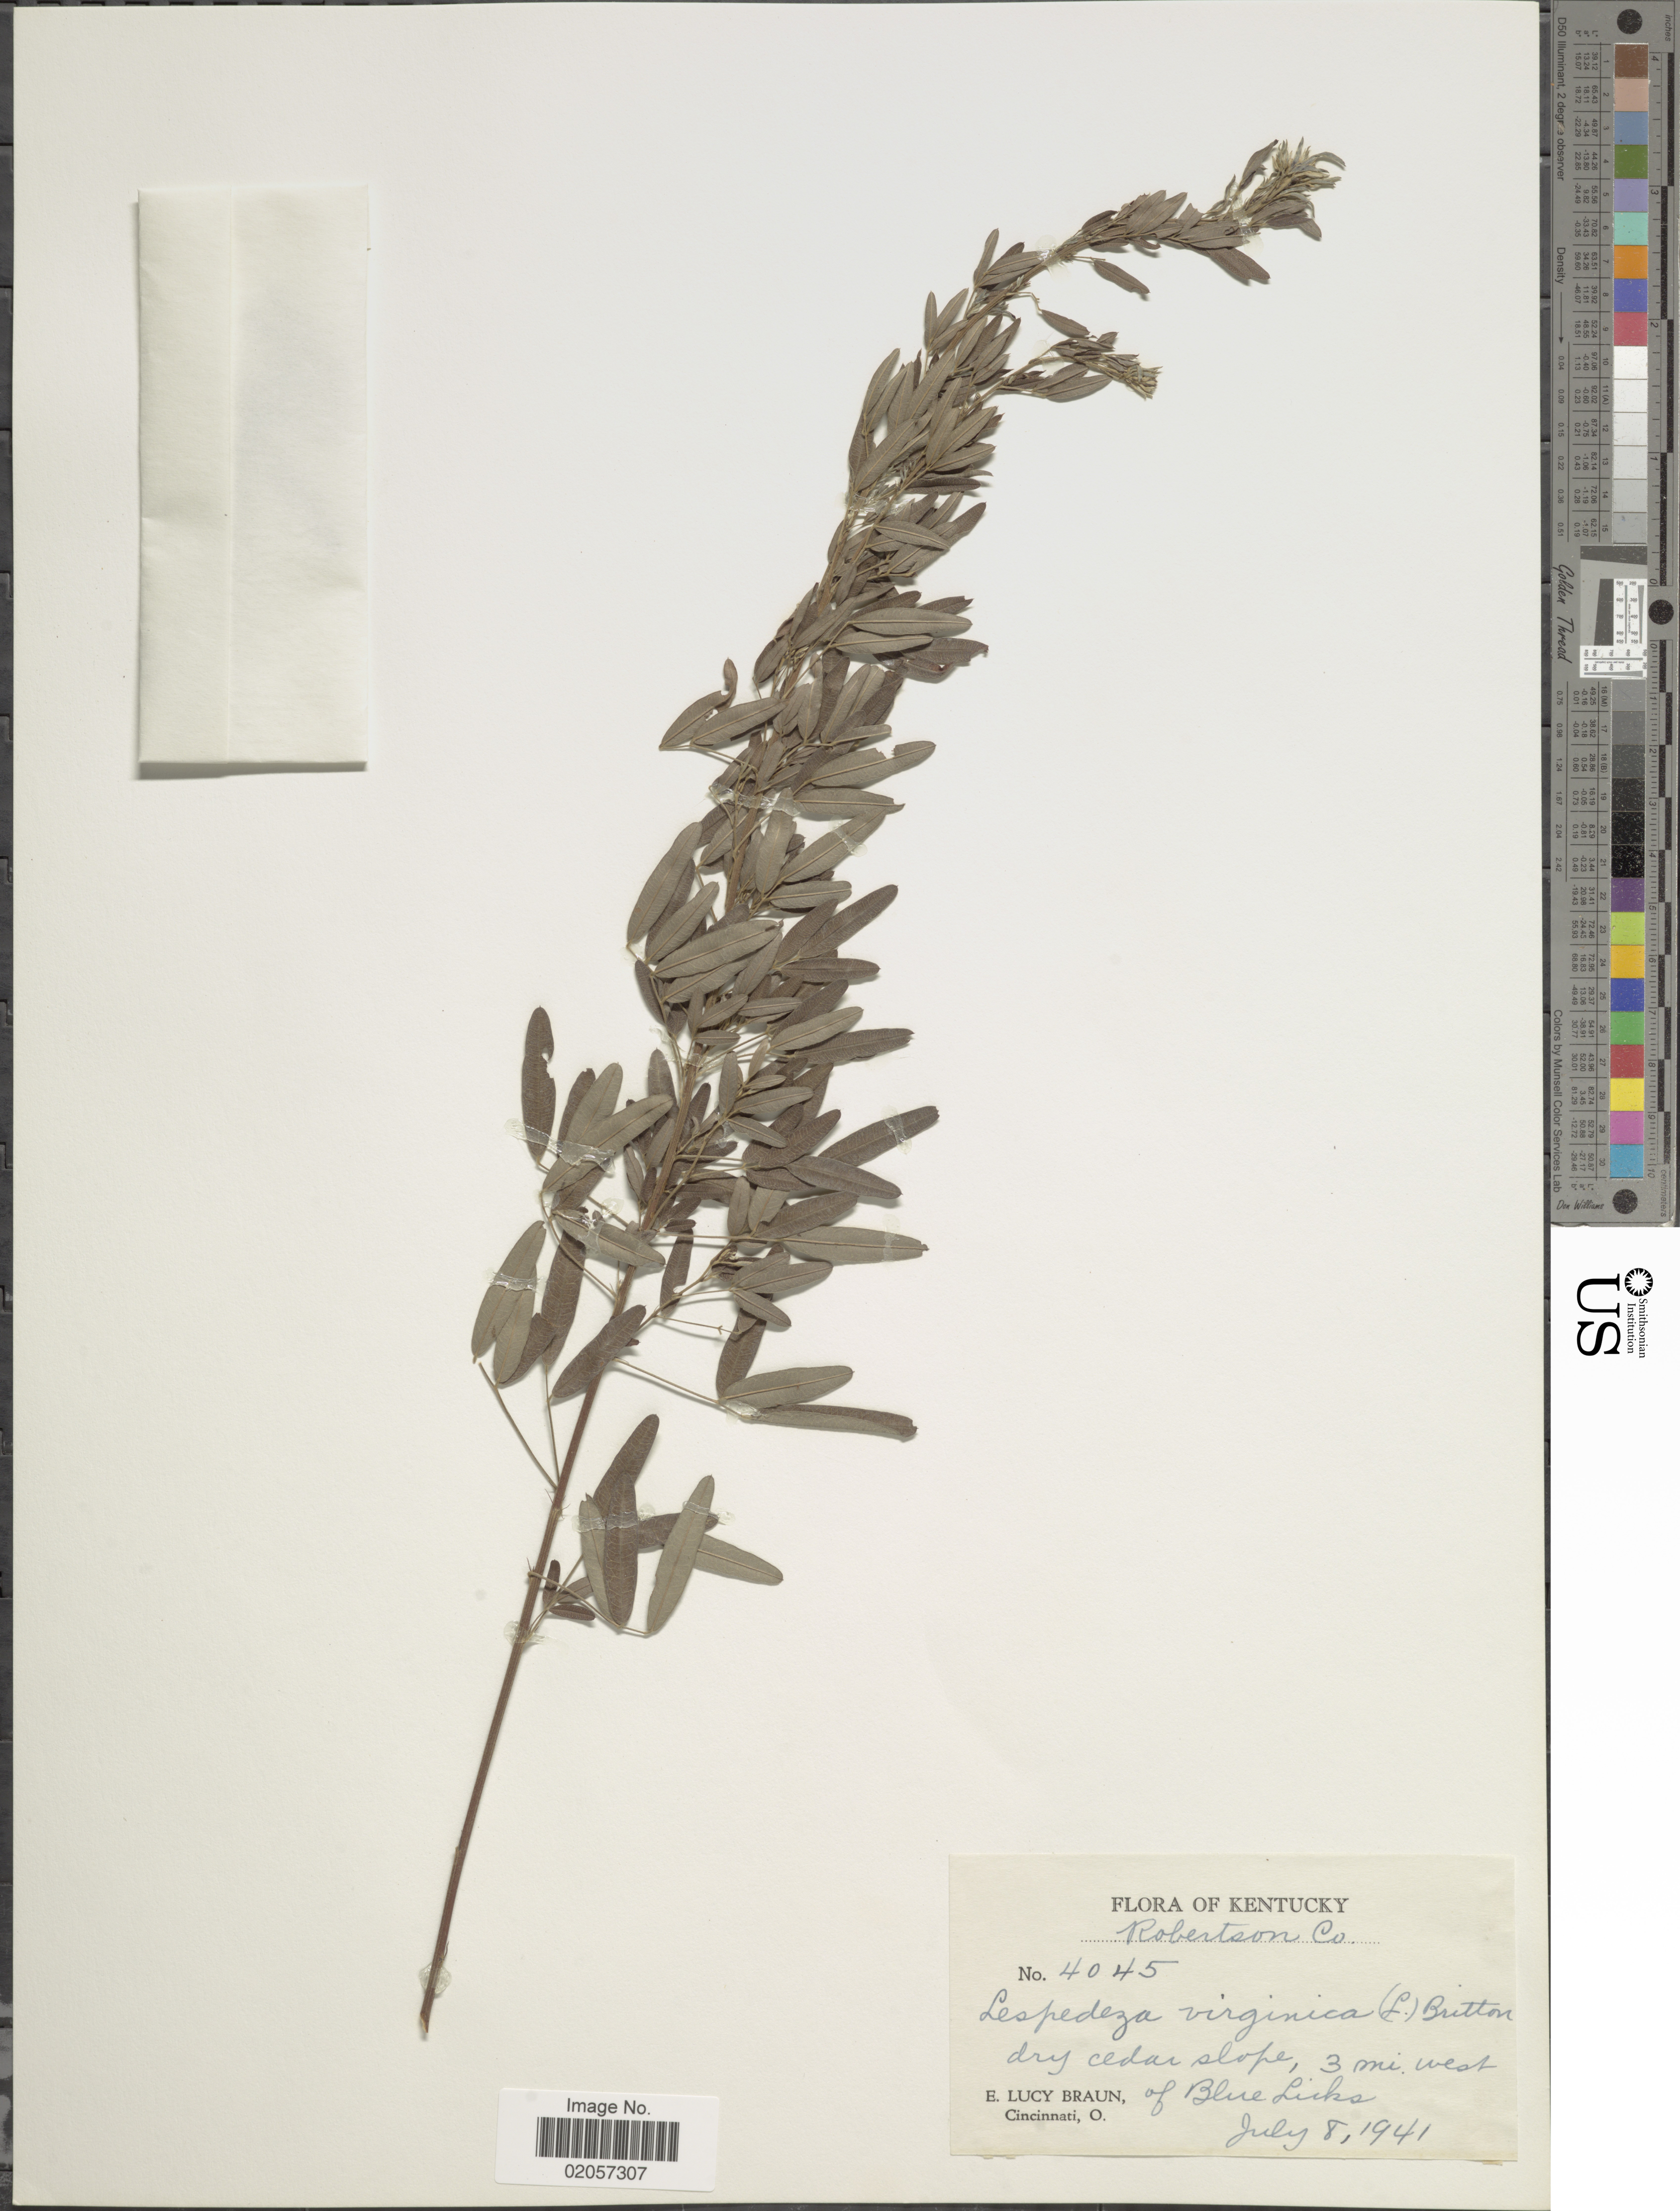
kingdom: Plantae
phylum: Tracheophyta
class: Magnoliopsida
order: Fabales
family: Fabaceae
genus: Lespedeza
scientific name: Lespedeza virginica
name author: (L.) Britton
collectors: E. L. Braun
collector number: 4045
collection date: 1941-07-08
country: United States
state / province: Kentucky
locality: Kentucky, Dry cedar slope, 3 mi. west of Blue Licks.